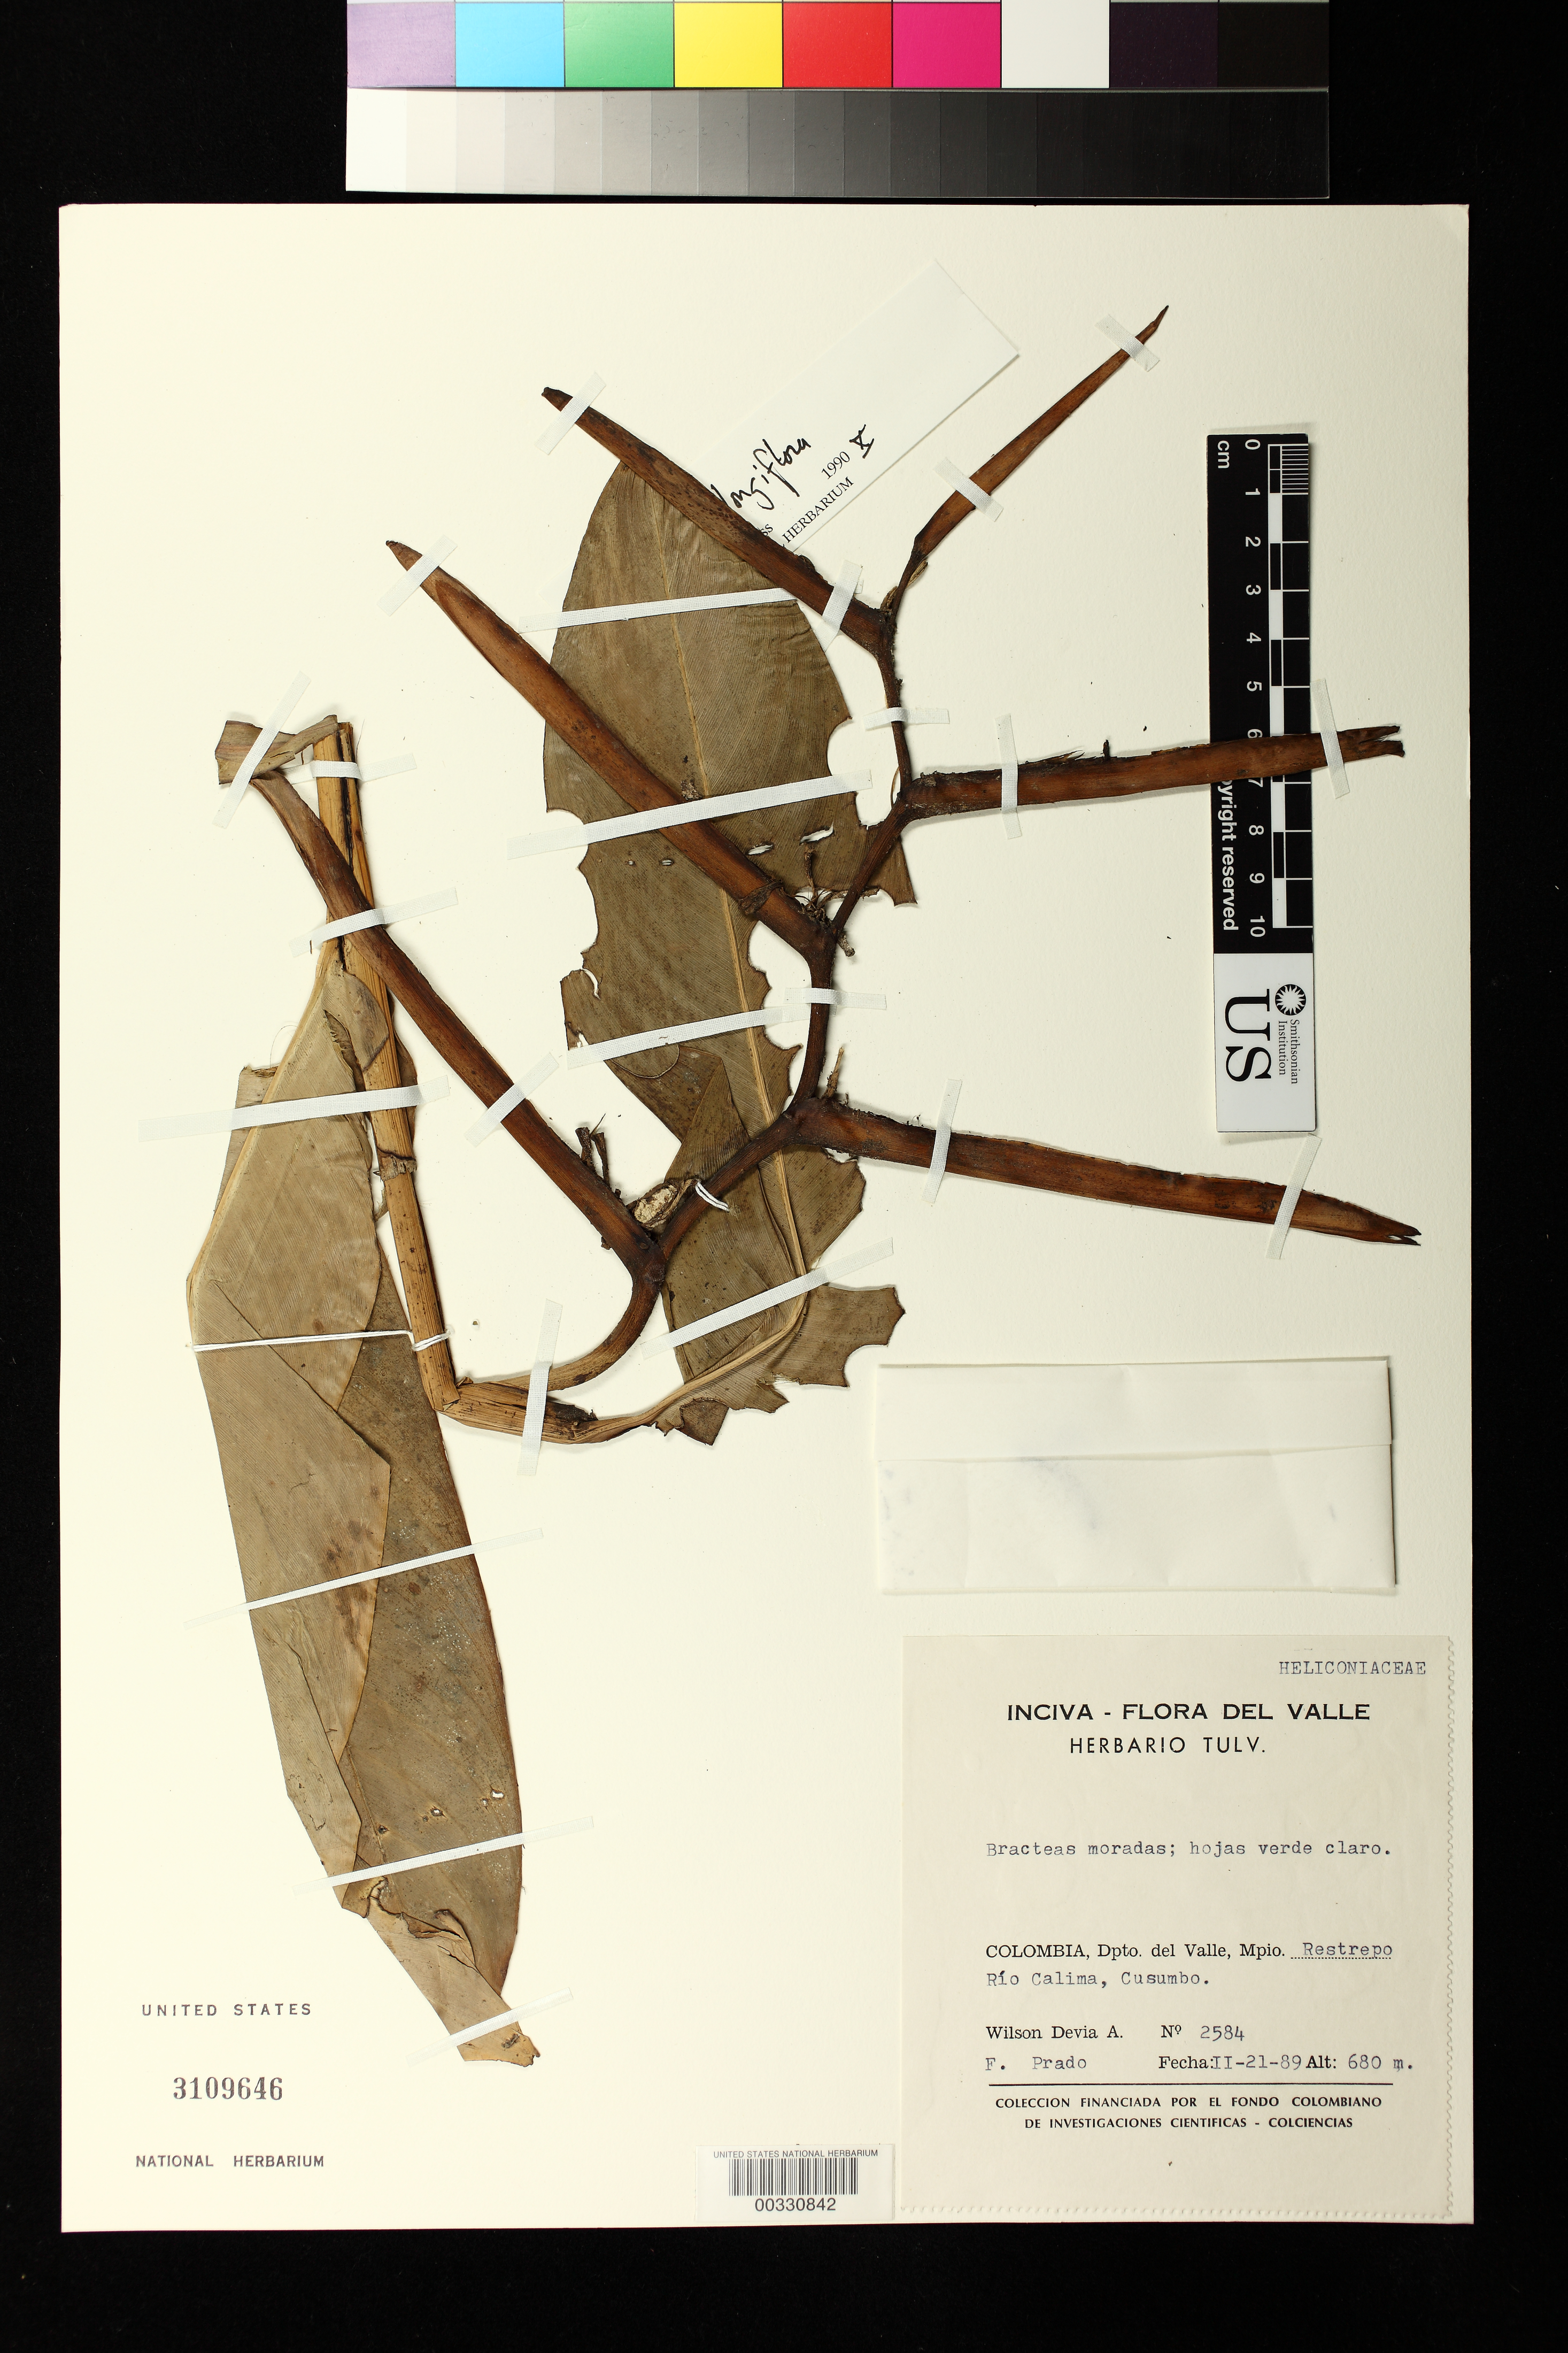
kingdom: Plantae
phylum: Tracheophyta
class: Liliopsida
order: Zingiberales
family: Heliconiaceae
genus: Heliconia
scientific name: Heliconia longiflora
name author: R.R. Sm.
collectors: W. Devia A. & F. Prado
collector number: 2584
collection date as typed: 21 Feb 1989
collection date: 1989-02-21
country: Colombia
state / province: Valle del Cauca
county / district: Restrepo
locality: Mun of Restrepo, Rio Calima, Cusumbo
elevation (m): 680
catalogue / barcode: US 3109646